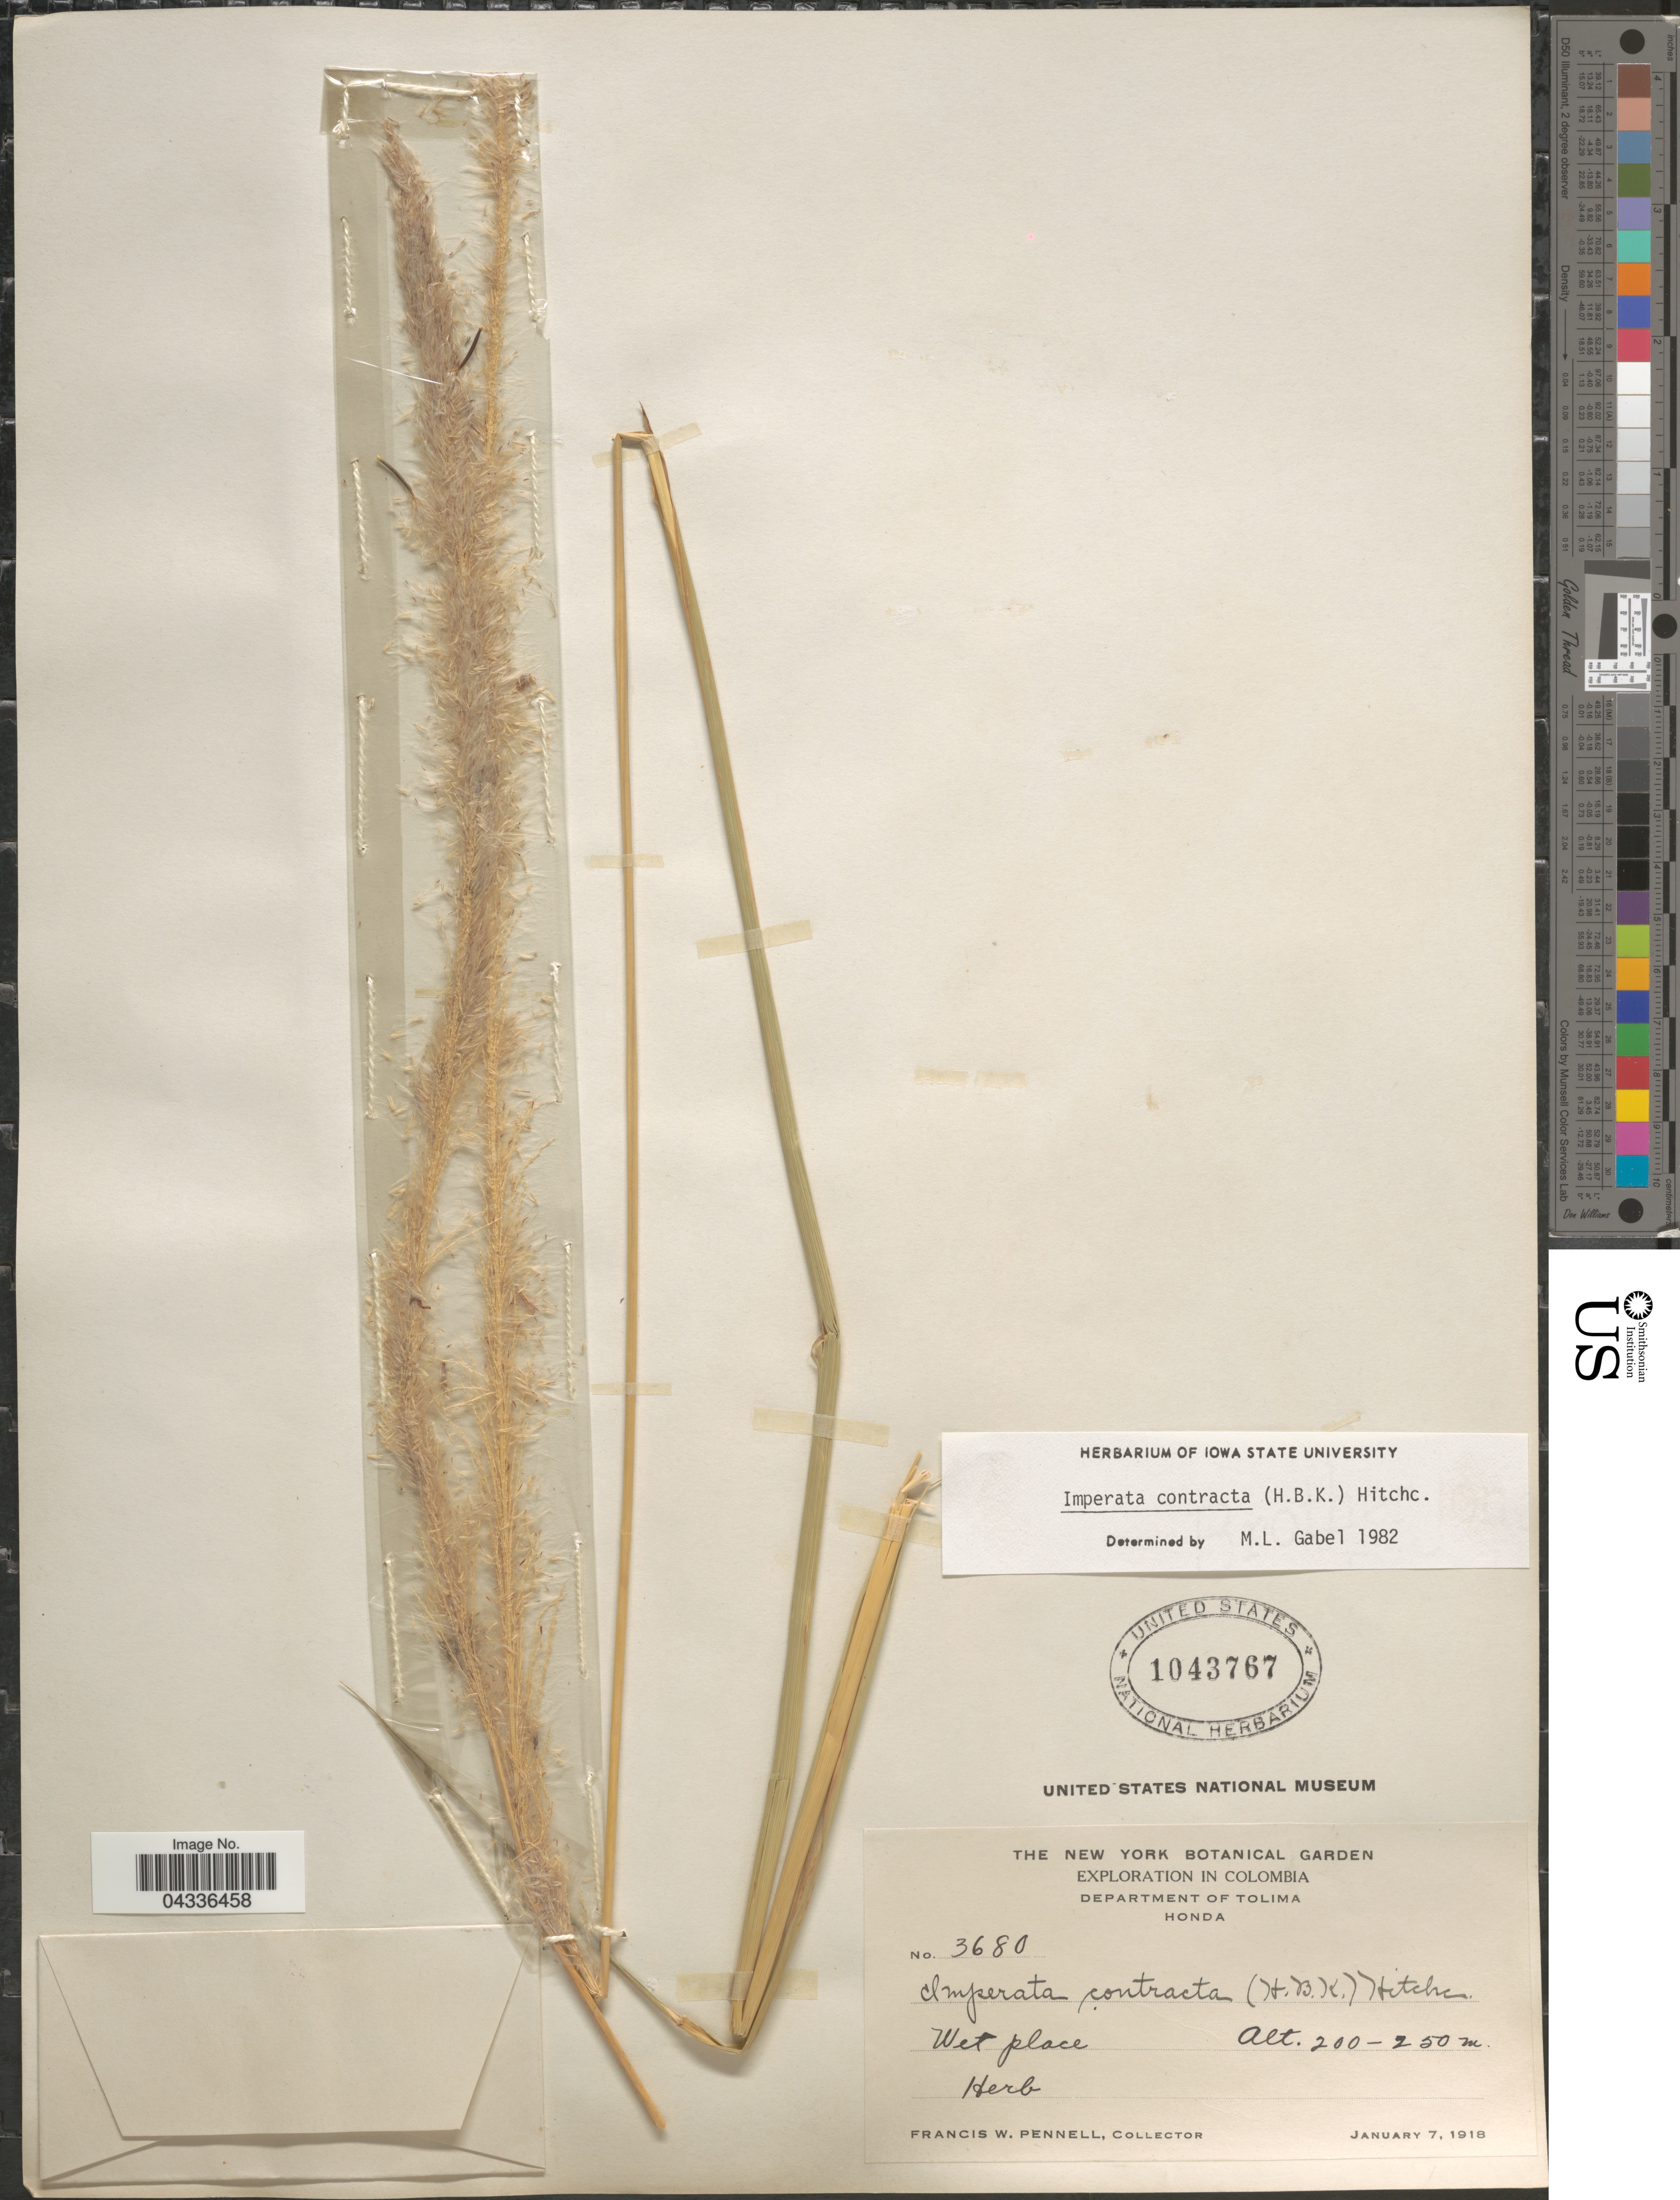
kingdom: Plantae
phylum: Tracheophyta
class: Liliopsida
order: Poales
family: Poaceae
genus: Imperata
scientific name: Imperata contracta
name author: (Kunth) Hitchc.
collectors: F. W. Pennell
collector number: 3680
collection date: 1918-01-07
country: Colombia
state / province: Tolima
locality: Exploration in Colombia. Department of Tolima. Honda. Wet place.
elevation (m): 200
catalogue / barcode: US 1043767